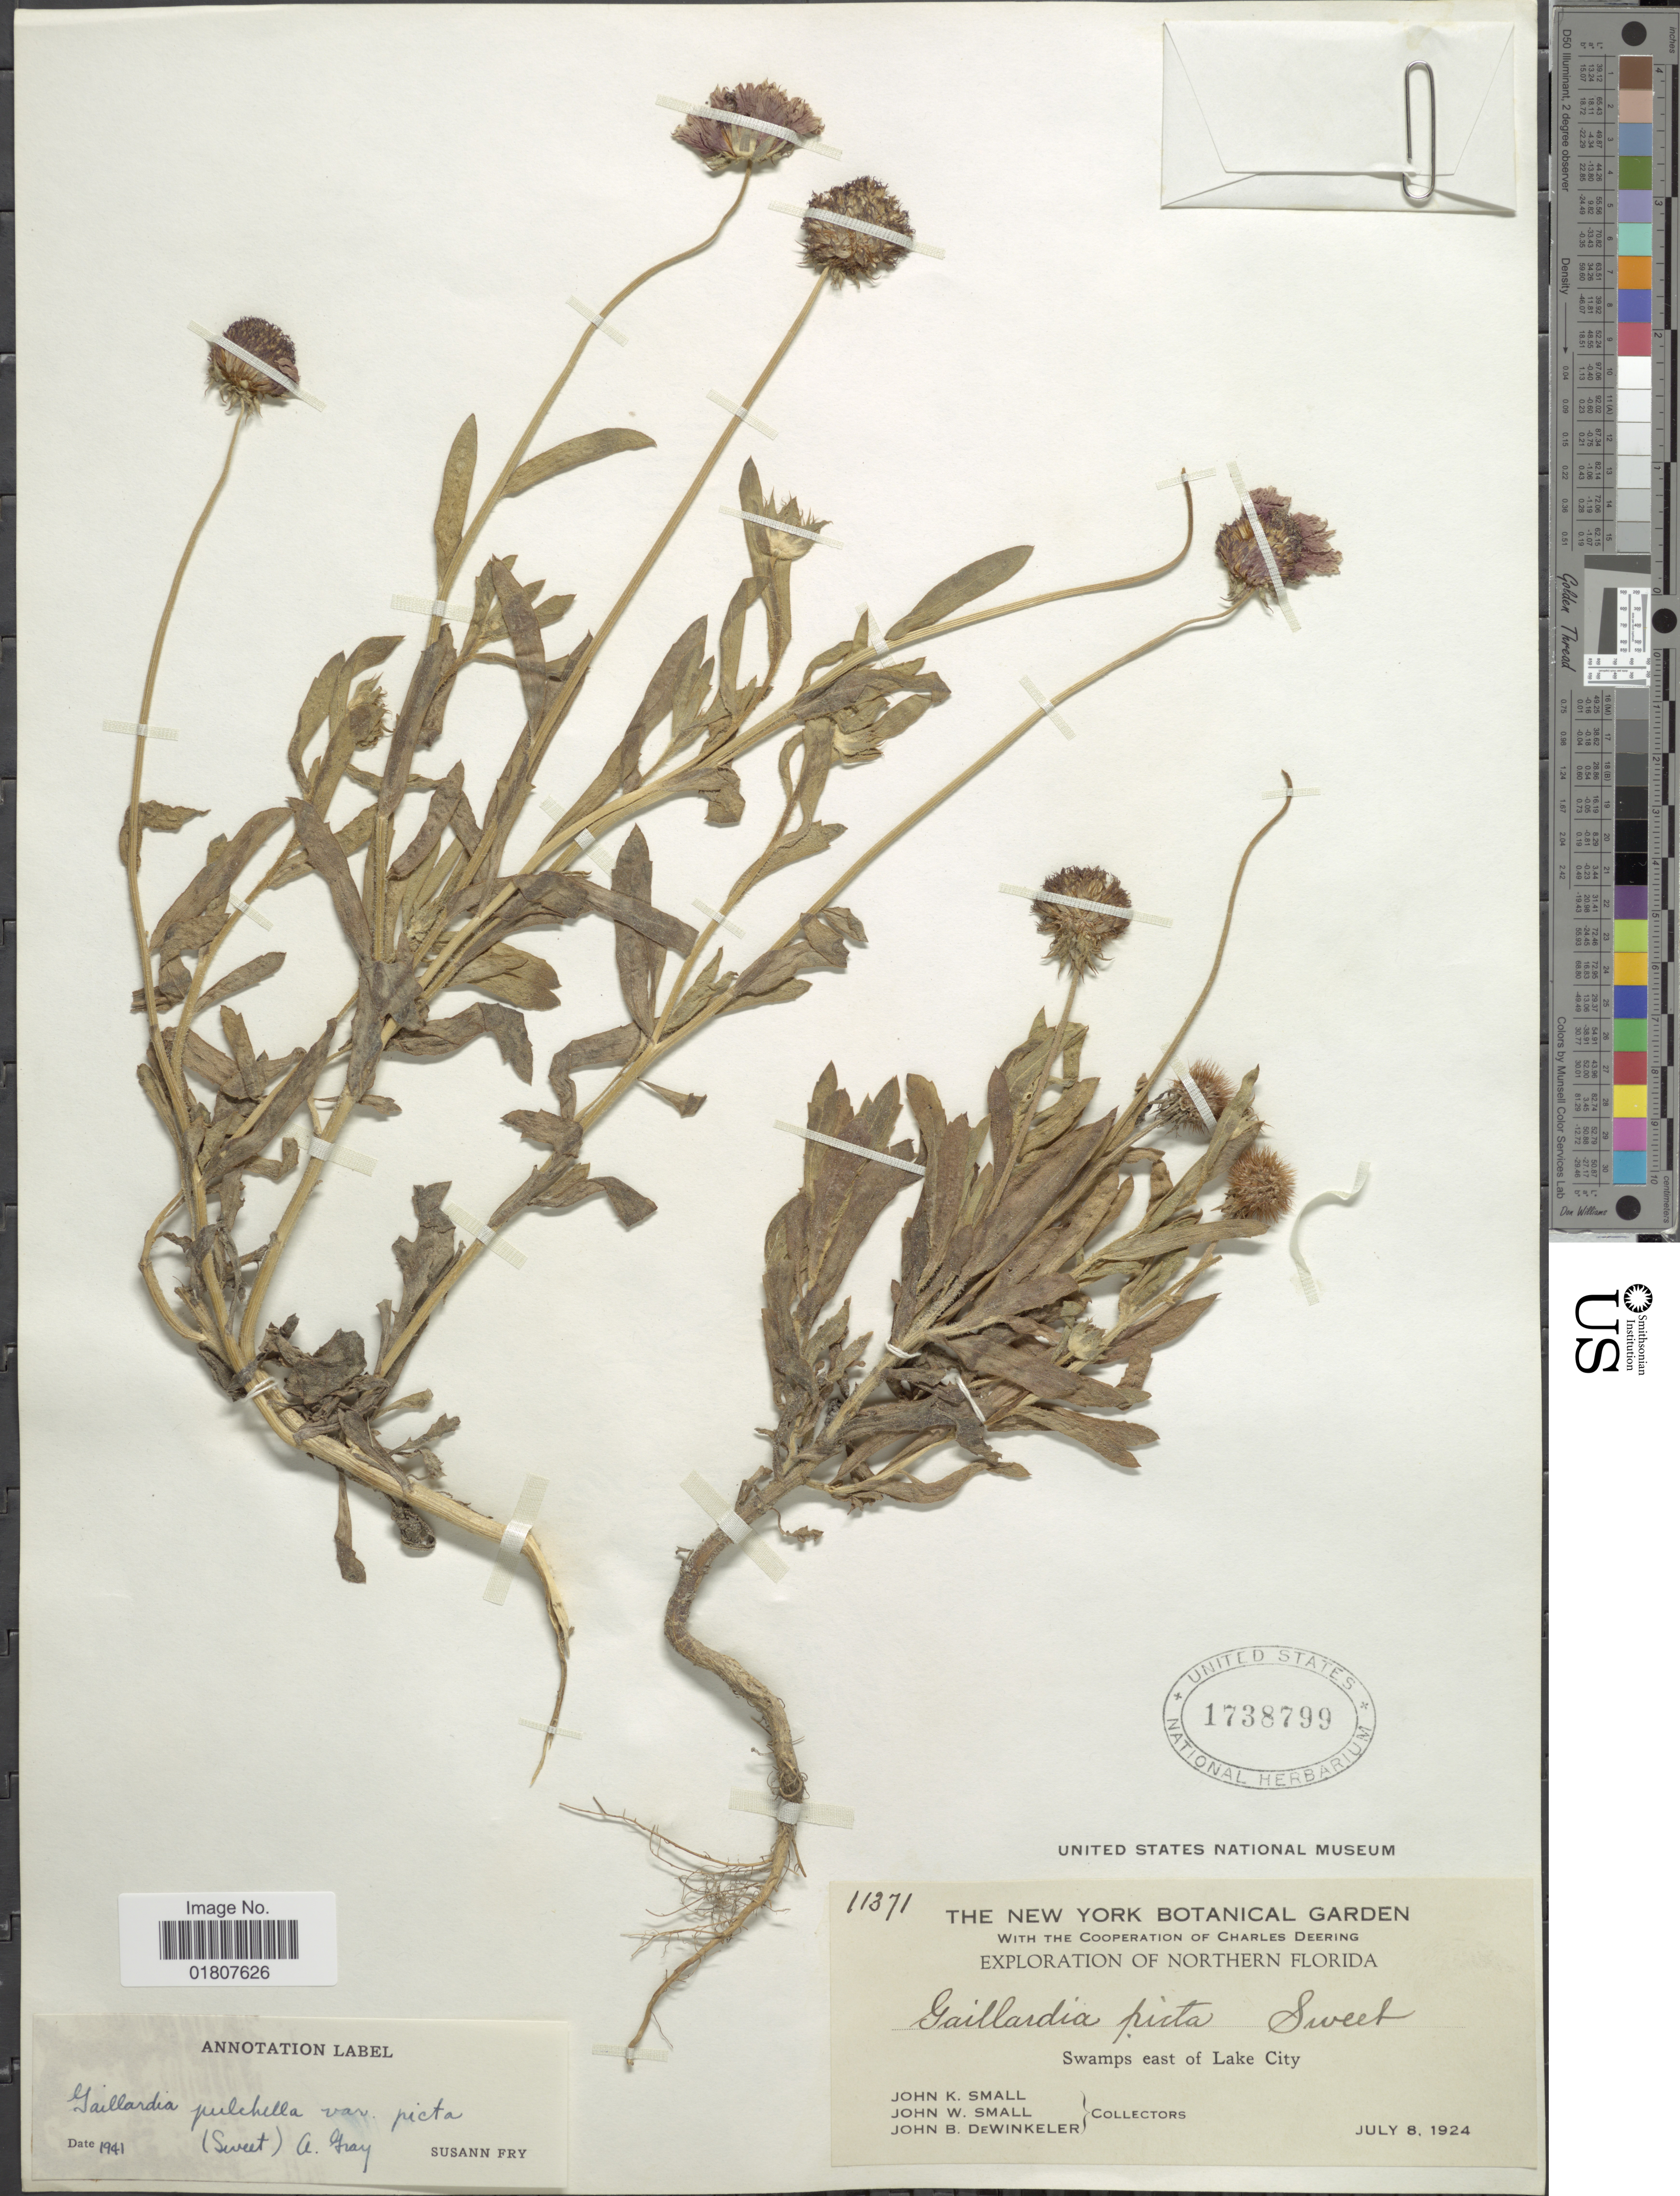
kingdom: Plantae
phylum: Tracheophyta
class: Magnoliopsida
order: Asterales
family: Asteraceae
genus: Gaillardia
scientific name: Gaillardia pulchella var. picta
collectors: J. K. Small, J. Small & J. B. Dewinkeler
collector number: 11371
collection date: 1924-07-08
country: United States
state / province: Florida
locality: Northern Florida. Swamps east of Lake City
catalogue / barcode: US 1738799